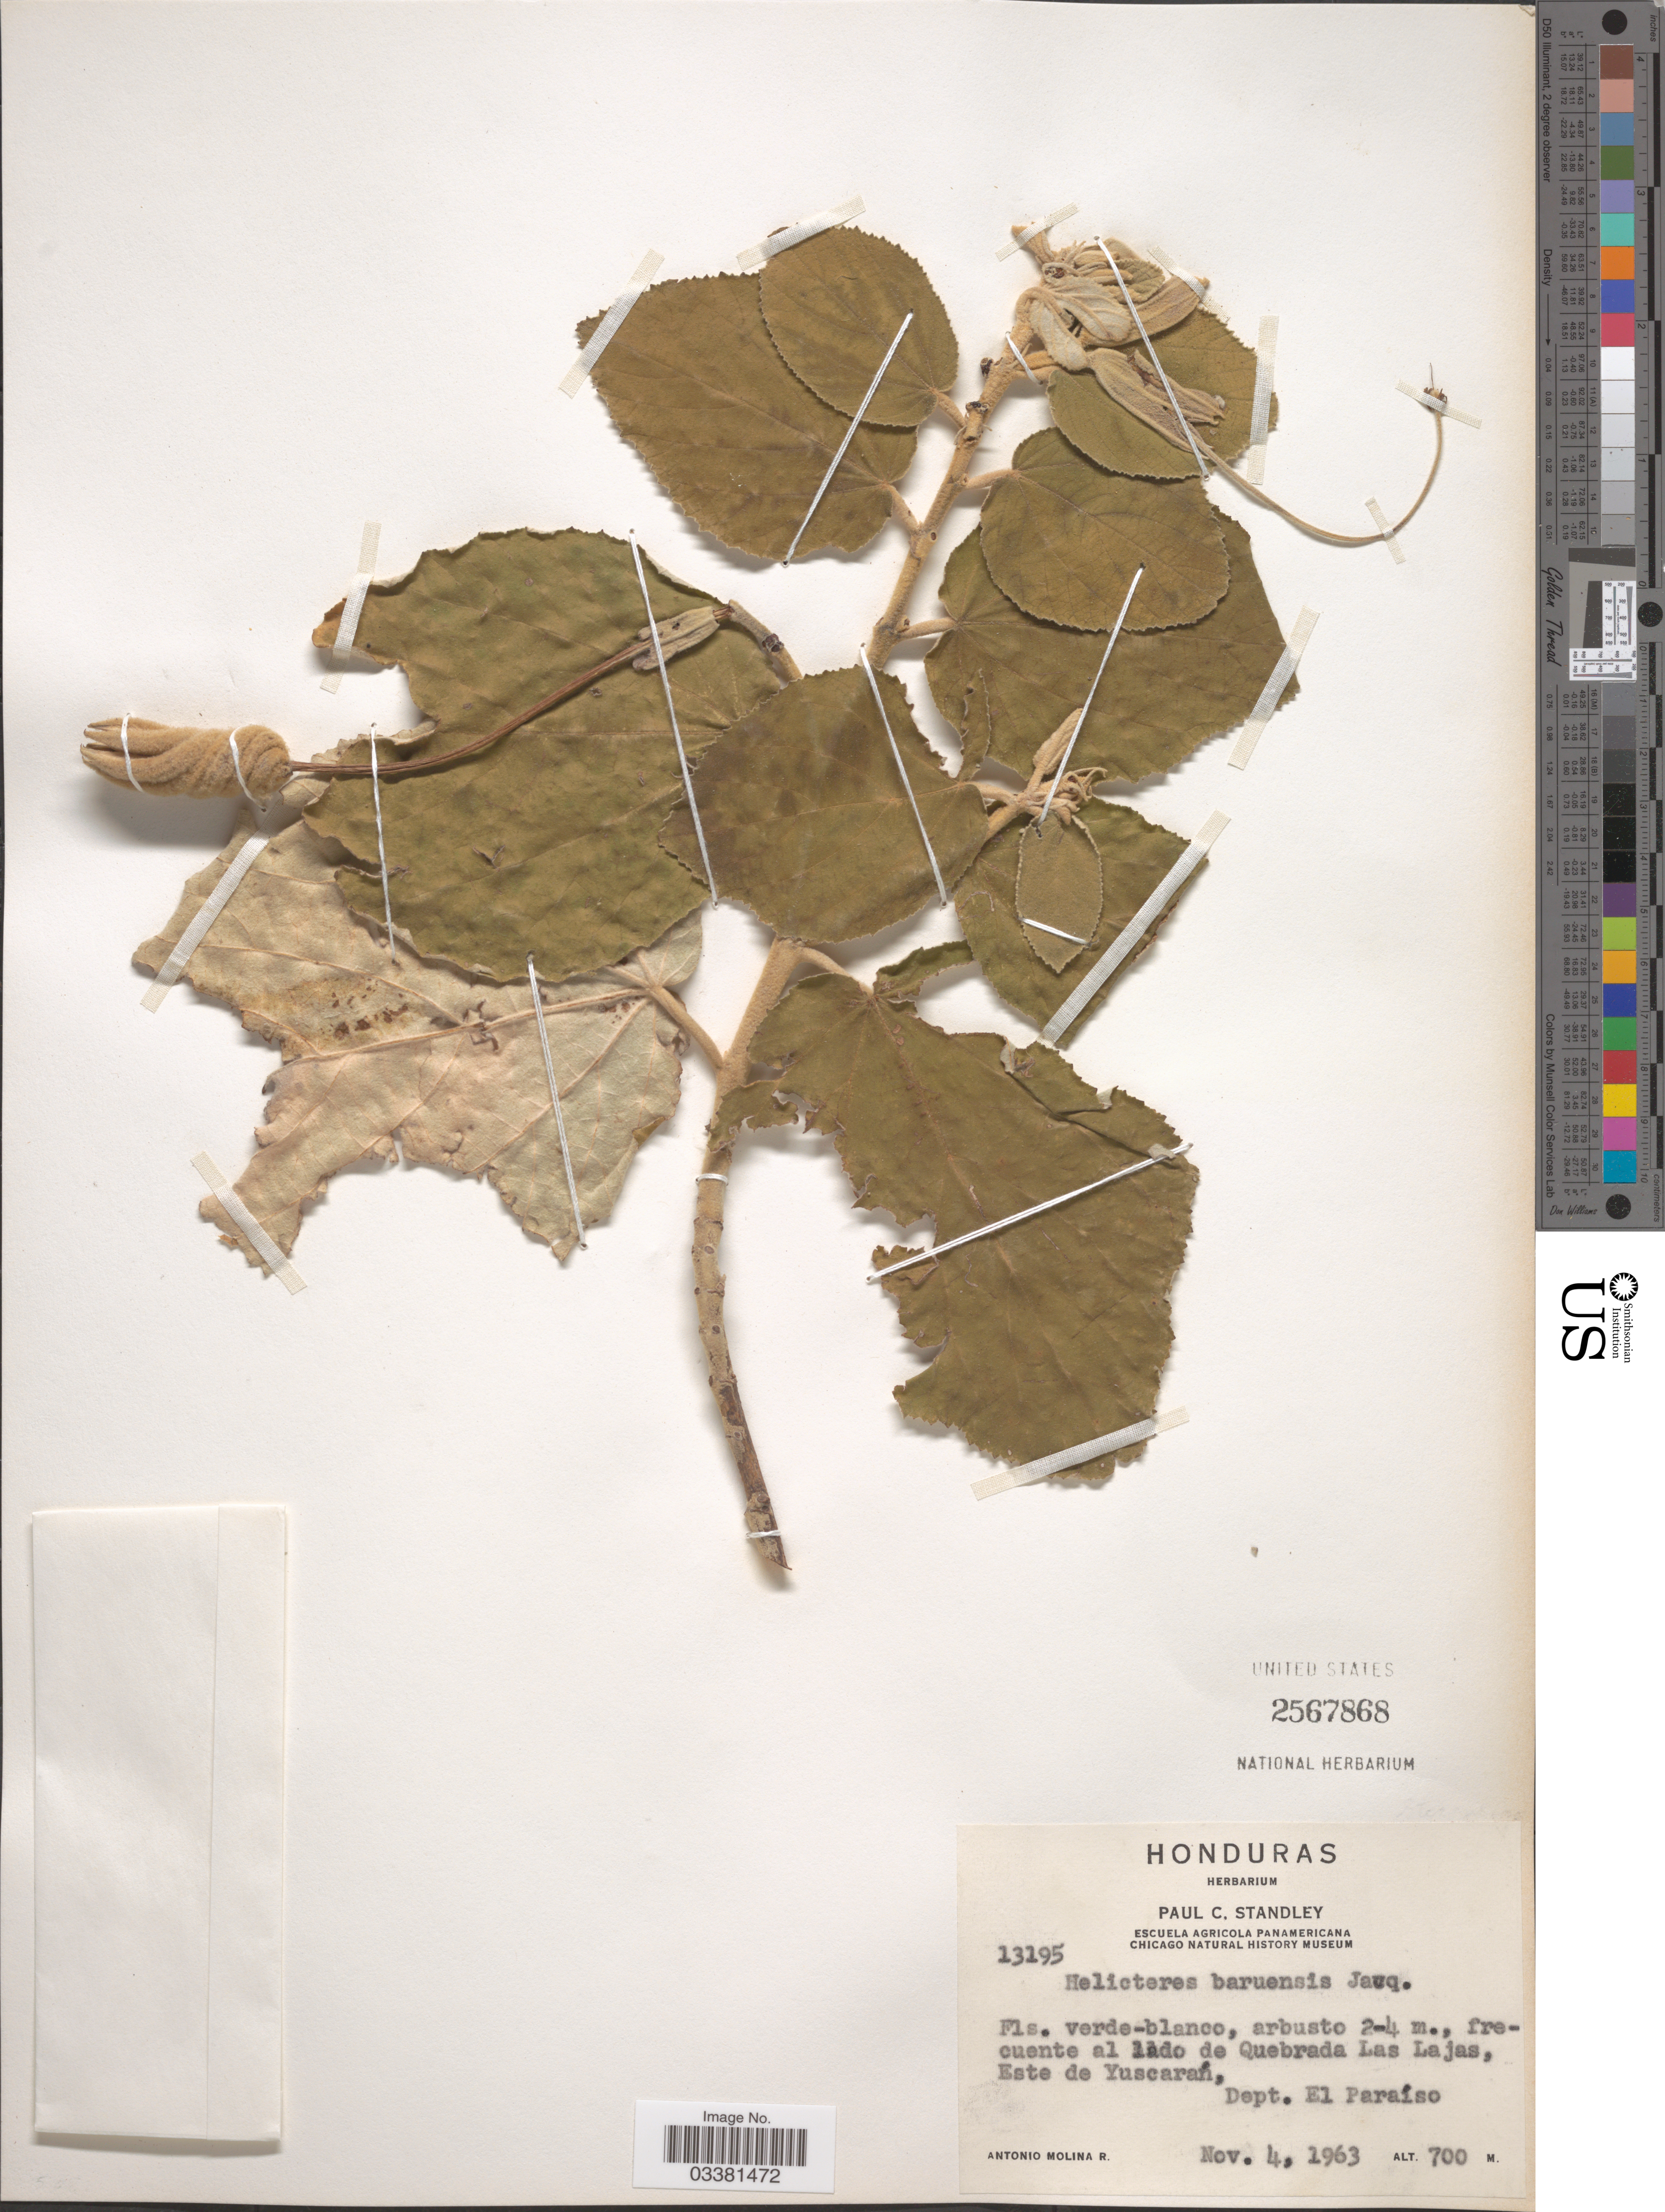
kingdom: Plantae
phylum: Tracheophyta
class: Magnoliopsida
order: Malvales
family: Malvaceae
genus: Helicteres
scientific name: Helicteres baruensis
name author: Jacq.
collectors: A. Molina R.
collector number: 13195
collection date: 1963-11-04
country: Honduras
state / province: El Paraíso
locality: Frecuente al lado de Quebrada Las Lajas, Este de Yuscarán, Dept. El Paraíso.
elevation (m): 700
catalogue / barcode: US 2567868